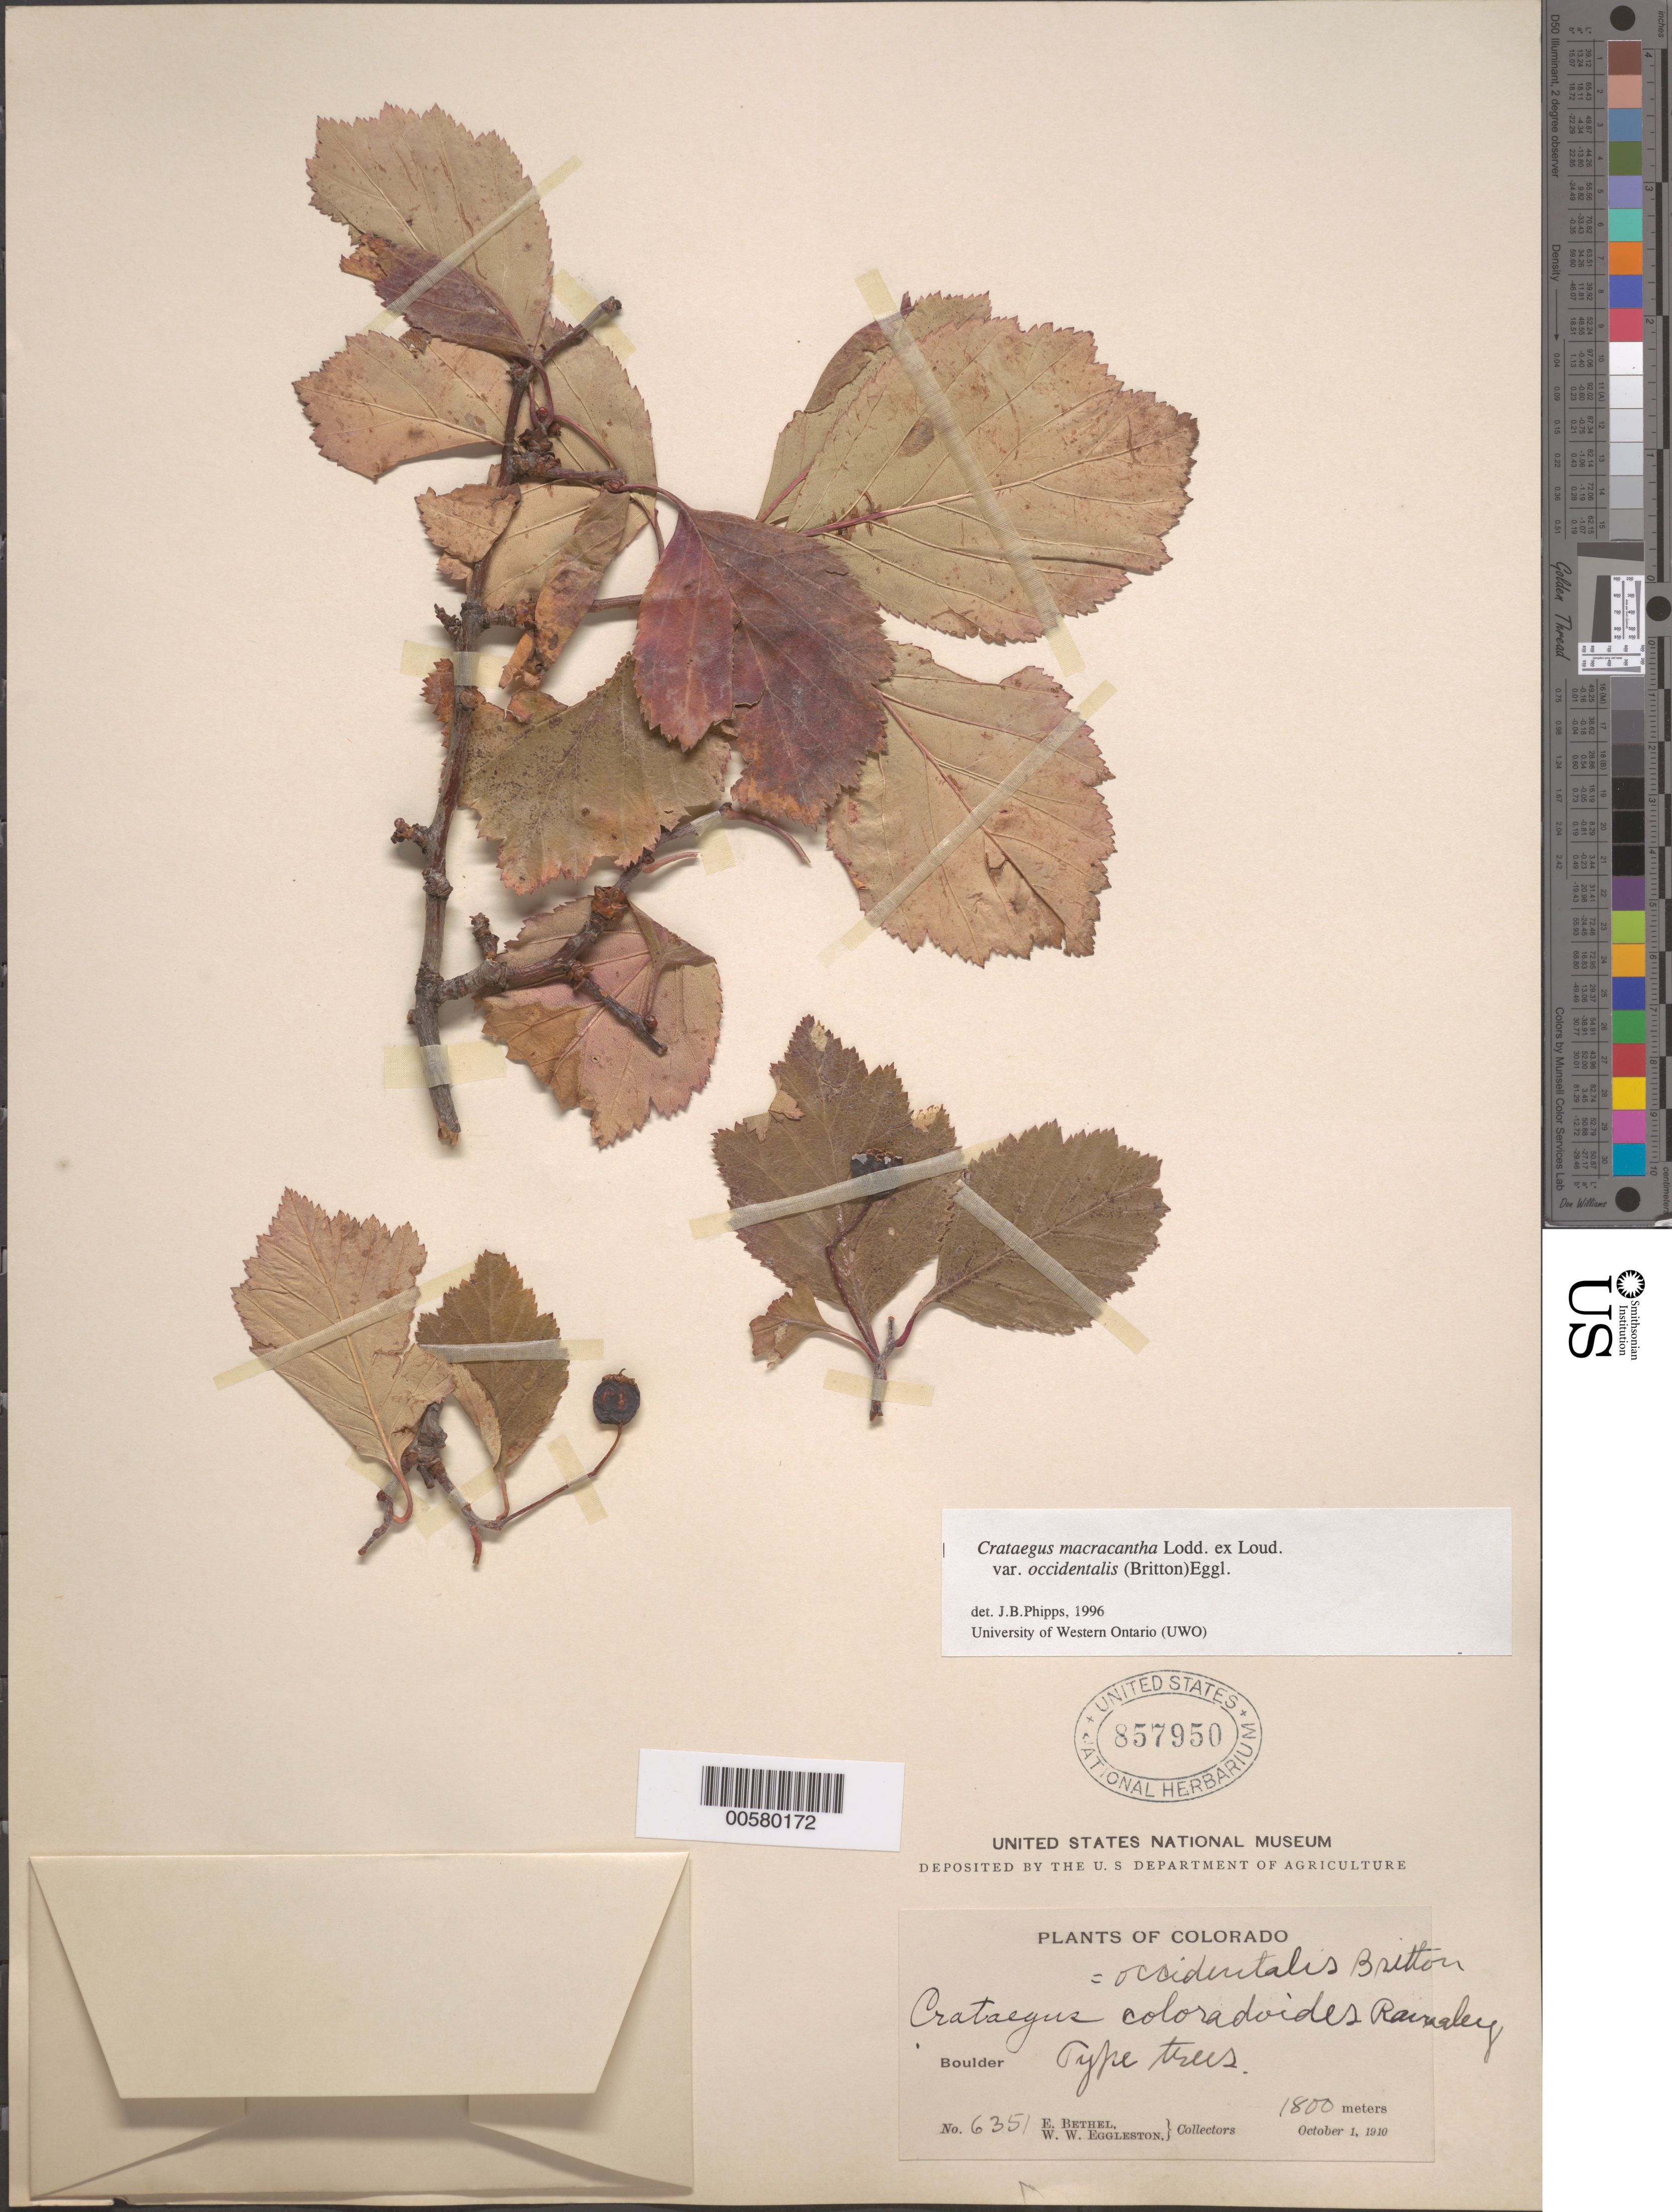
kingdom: Plantae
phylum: Tracheophyta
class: Magnoliopsida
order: Rosales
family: Rosaceae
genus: Crataegus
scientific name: Crataegus macracantha var. occidentalis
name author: (Britton) Eggl.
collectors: E. Bethel & W. W. Eggleston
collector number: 6351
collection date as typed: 01 Oct 1910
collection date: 1910-10-01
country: United States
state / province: Colorado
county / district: Boulder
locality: Boulder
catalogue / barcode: US 857950